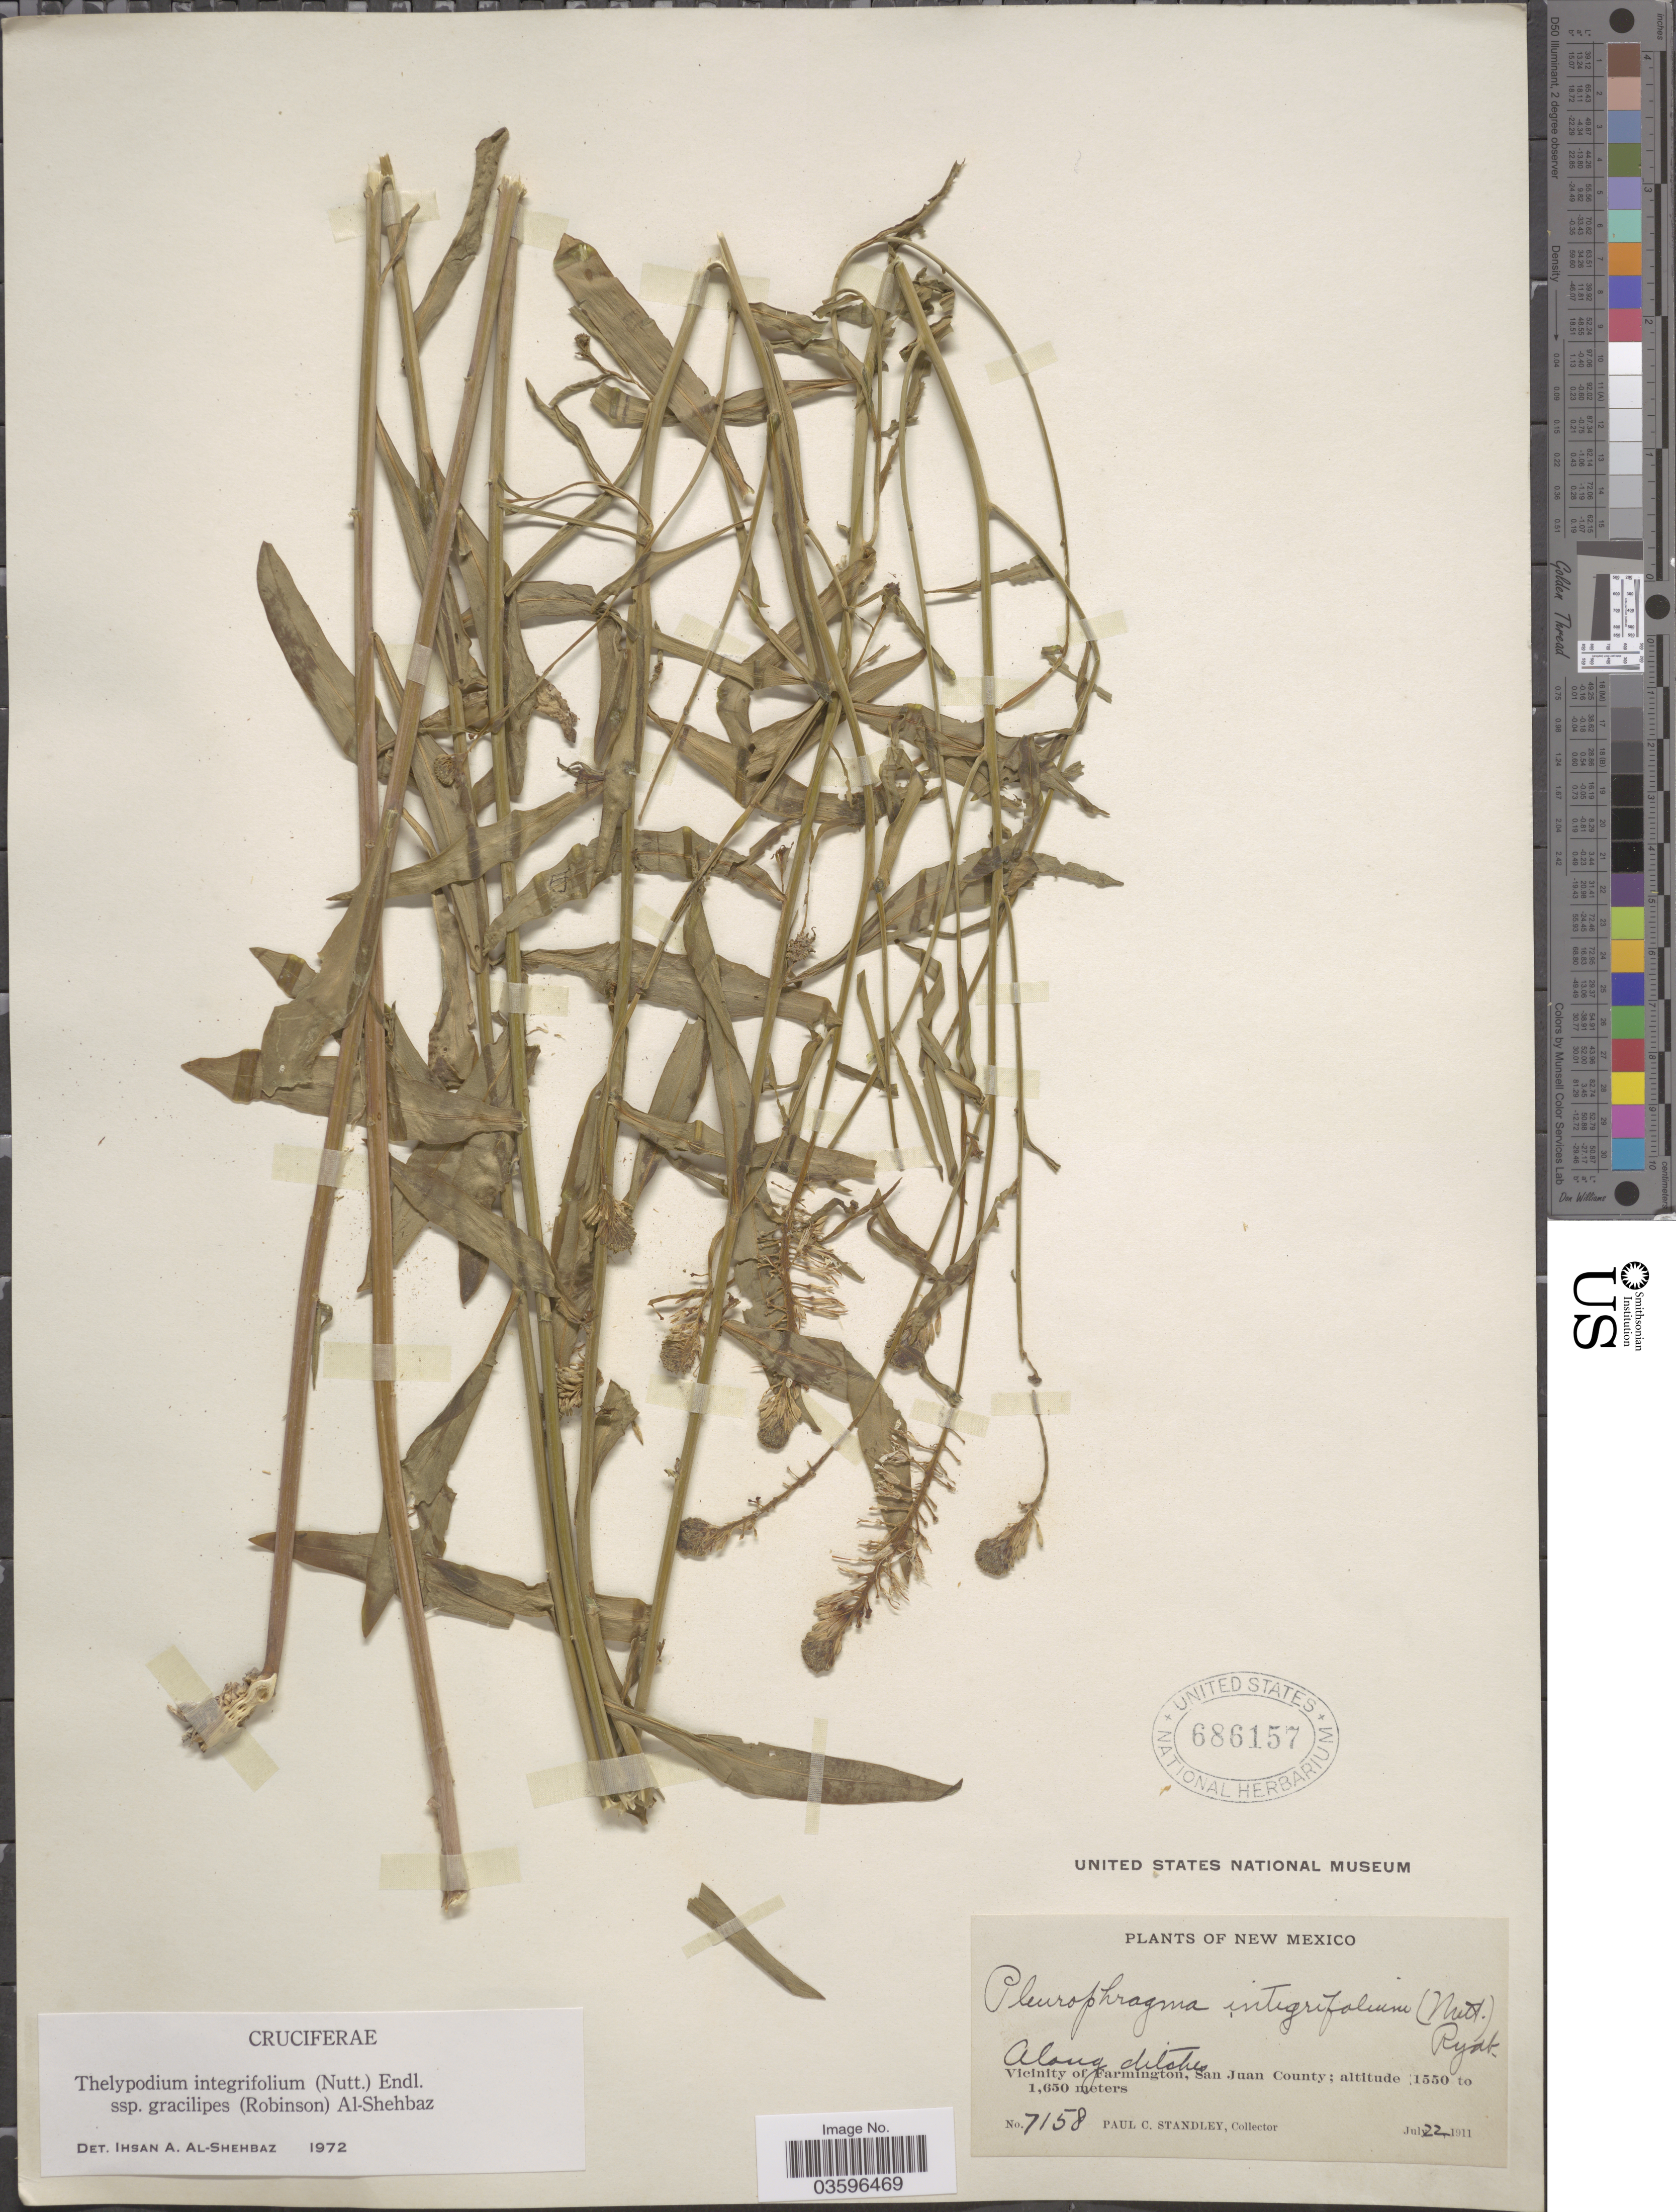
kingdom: Plantae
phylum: Tracheophyta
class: Magnoliopsida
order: Brassicales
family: Brassicaceae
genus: Thelypodium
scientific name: Thelypodium integrifolium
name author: (Nutt.) Endl.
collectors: P. C. Standley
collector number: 7158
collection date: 1911-07-22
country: United States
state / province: New Mexico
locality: Vicinity of Farmington, San Juan County.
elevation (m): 1550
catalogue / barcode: US 686157